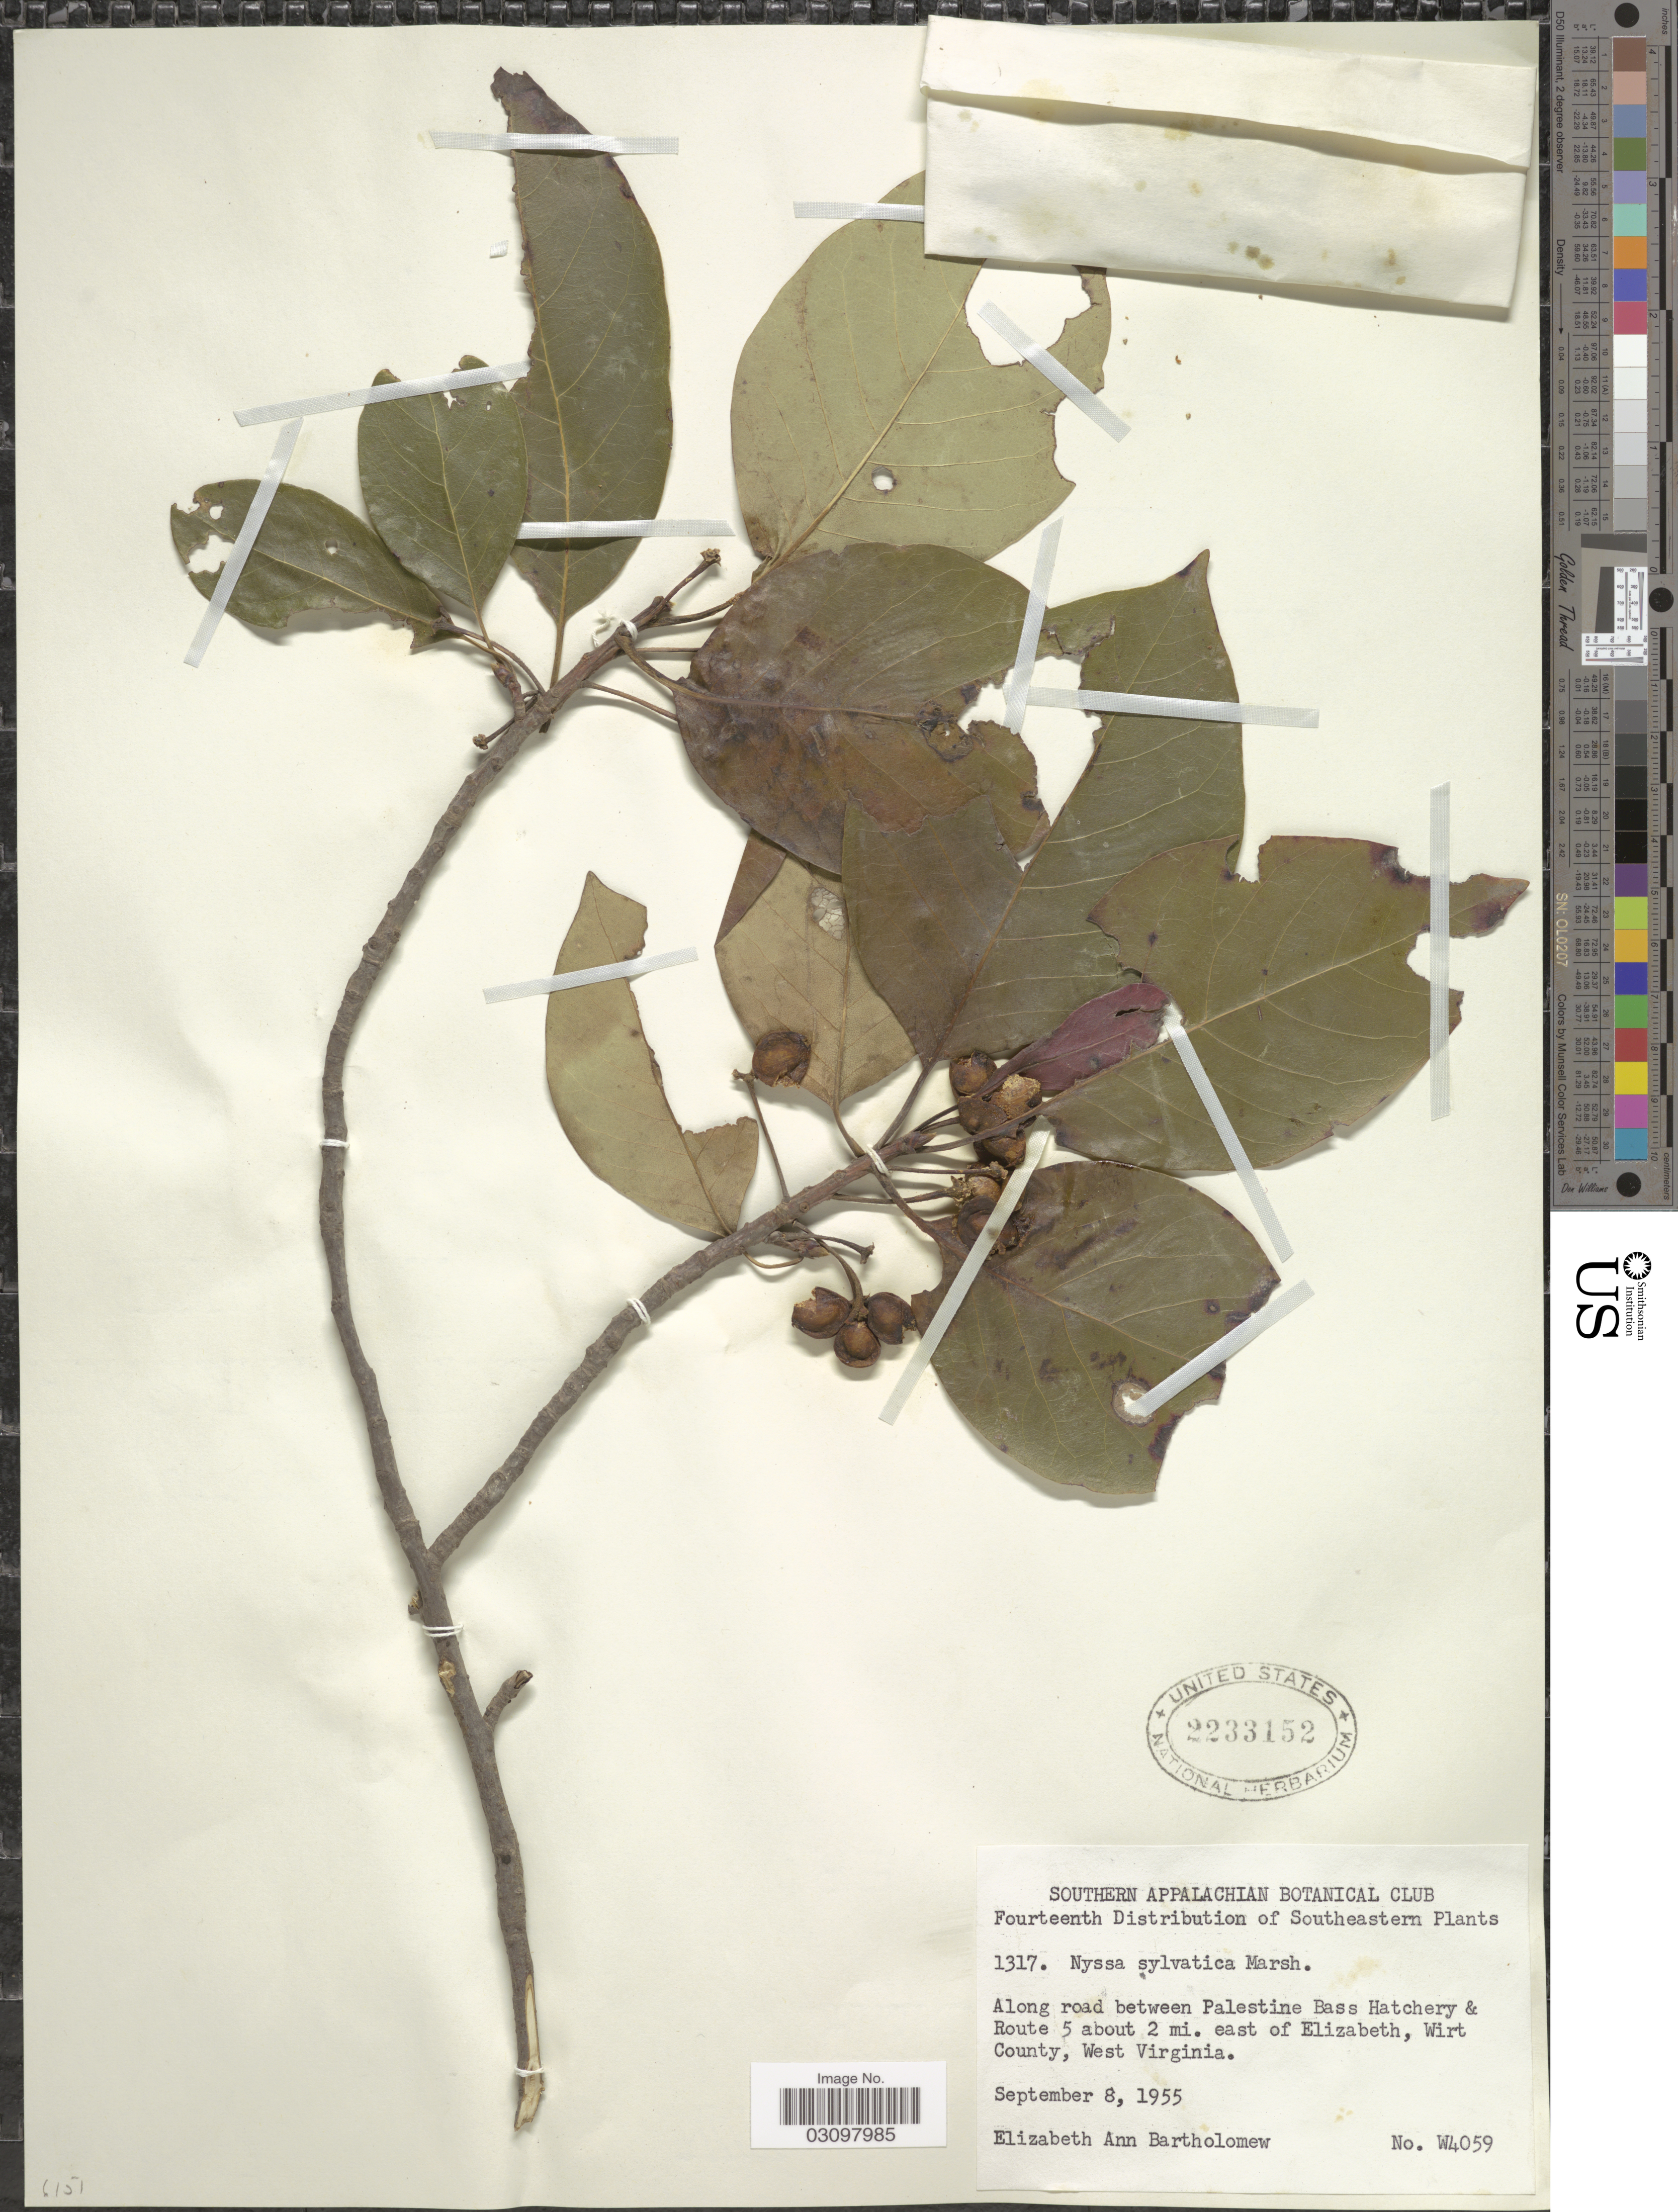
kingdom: Plantae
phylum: Tracheophyta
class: Magnoliopsida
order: Cornales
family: Nyssaceae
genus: Nyssa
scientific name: Nyssa sylvatica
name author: Marshall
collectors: E. Bartholomew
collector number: W4059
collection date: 1955-09-08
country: United States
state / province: West Virginia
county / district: Wirt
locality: Southeastern. Along road between Palestine Bass Hatchery & Route 5 about 2 mi. east of Elizabeth, Wirt County.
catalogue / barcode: US 2233152